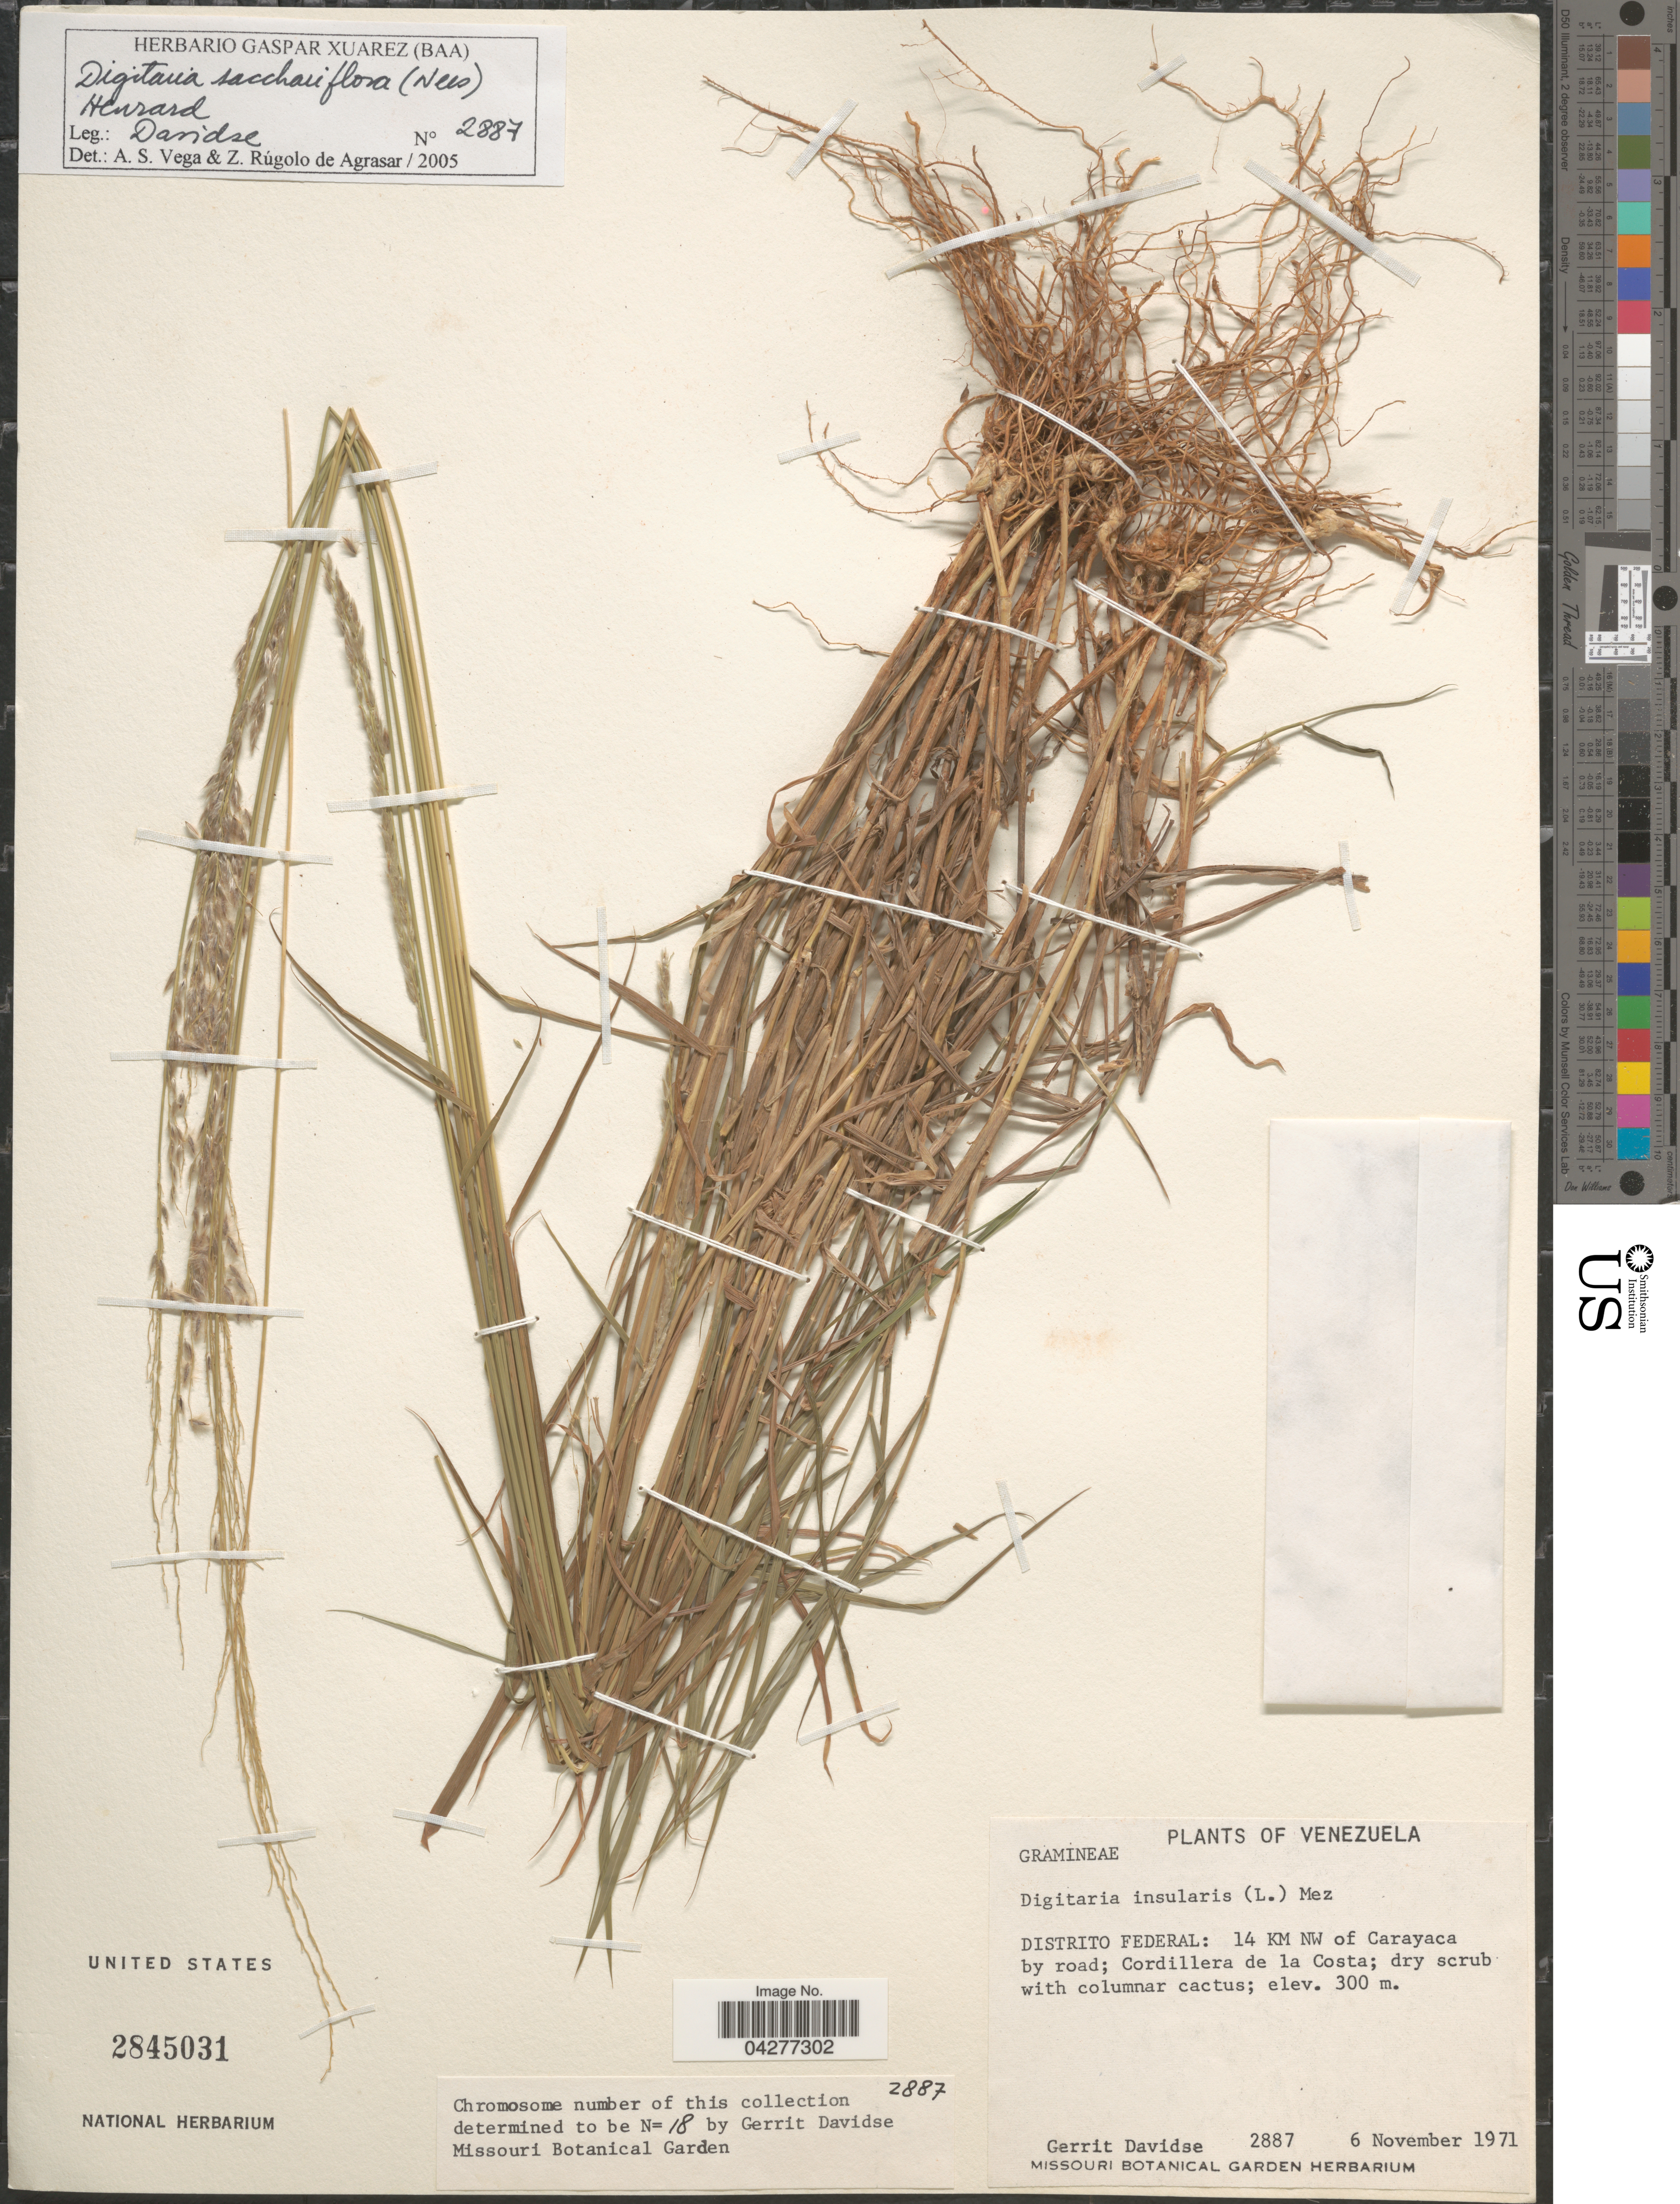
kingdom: Plantae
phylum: Tracheophyta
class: Liliopsida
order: Poales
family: Poaceae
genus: Digitaria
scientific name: Digitaria sacchariflora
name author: (Nees) Henr.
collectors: G. Davidse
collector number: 2887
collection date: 1971-11-06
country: Venezuela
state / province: Distrito Federal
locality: Distrito Federal: 14 KM NW of Carayaca by road; Cordillera de la Costa.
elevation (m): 300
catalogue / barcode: US 2845031